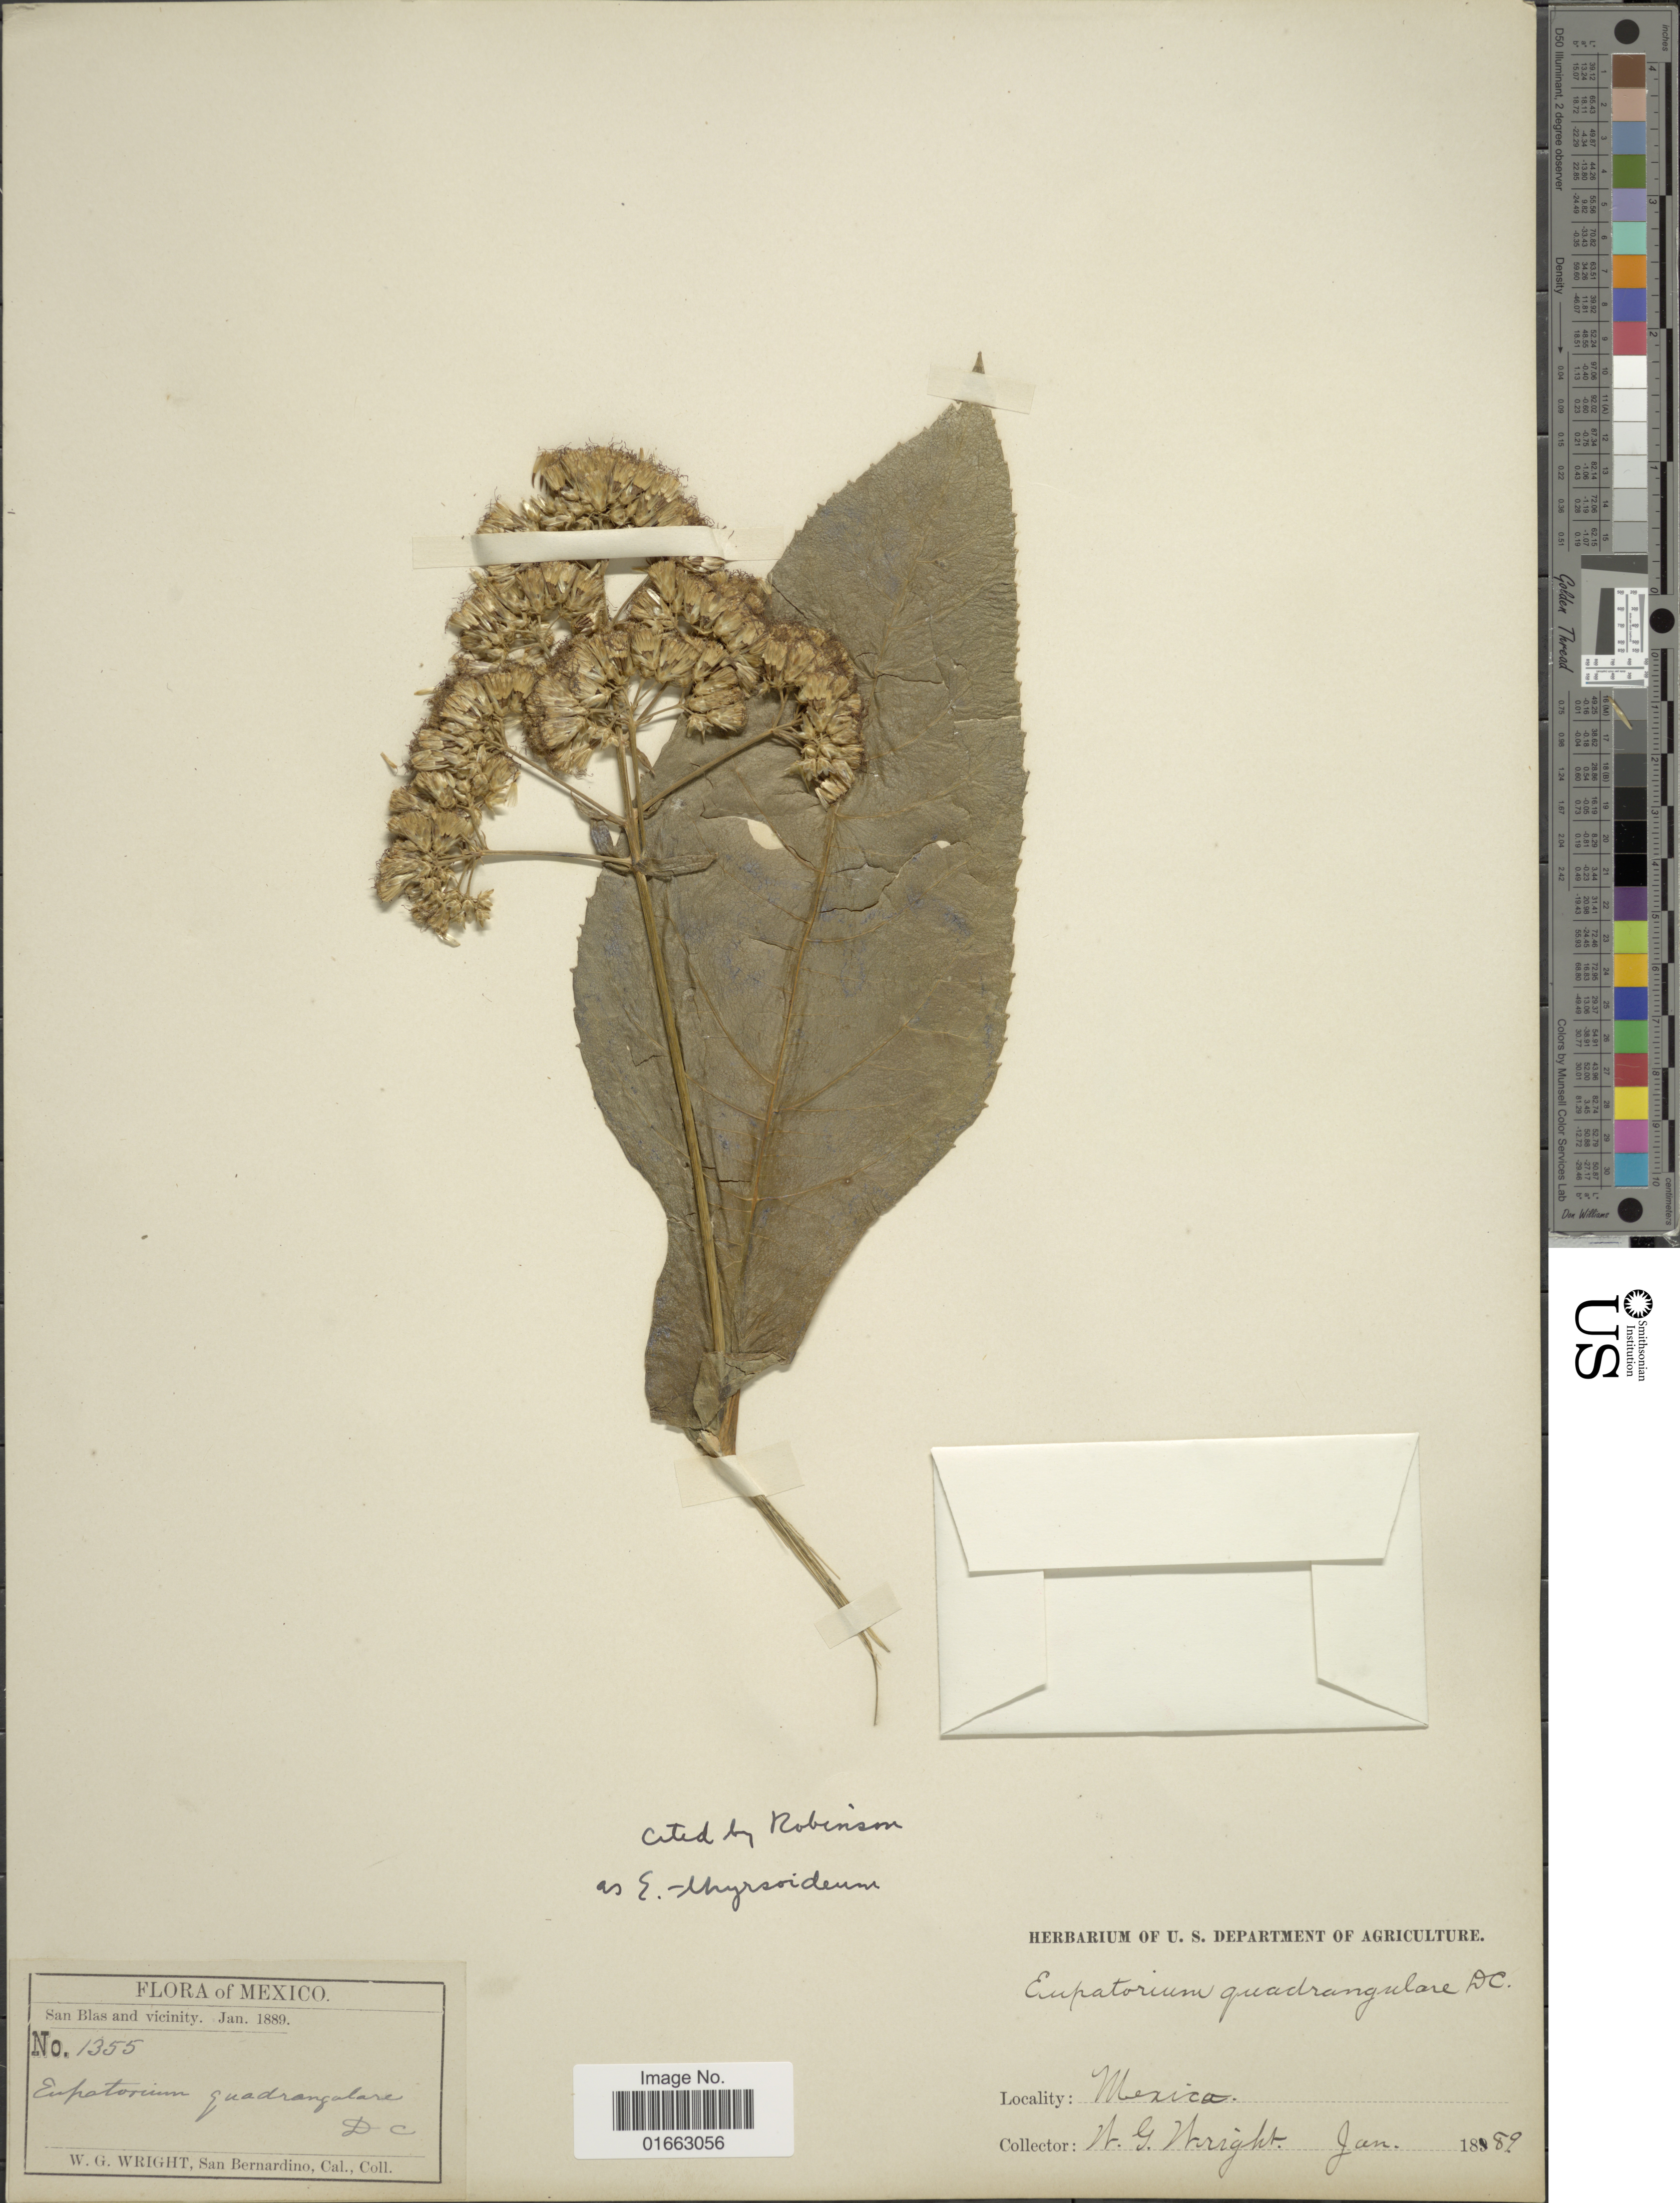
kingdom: Plantae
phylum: Tracheophyta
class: Magnoliopsida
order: Asterales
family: Asteraceae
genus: Critonia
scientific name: Critonia thyrsoidea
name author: (Moc. ex DC.) R.M. King & H. Rob.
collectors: W. G. Wright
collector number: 1355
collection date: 1889-01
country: Mexico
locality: San Blas and vicinity